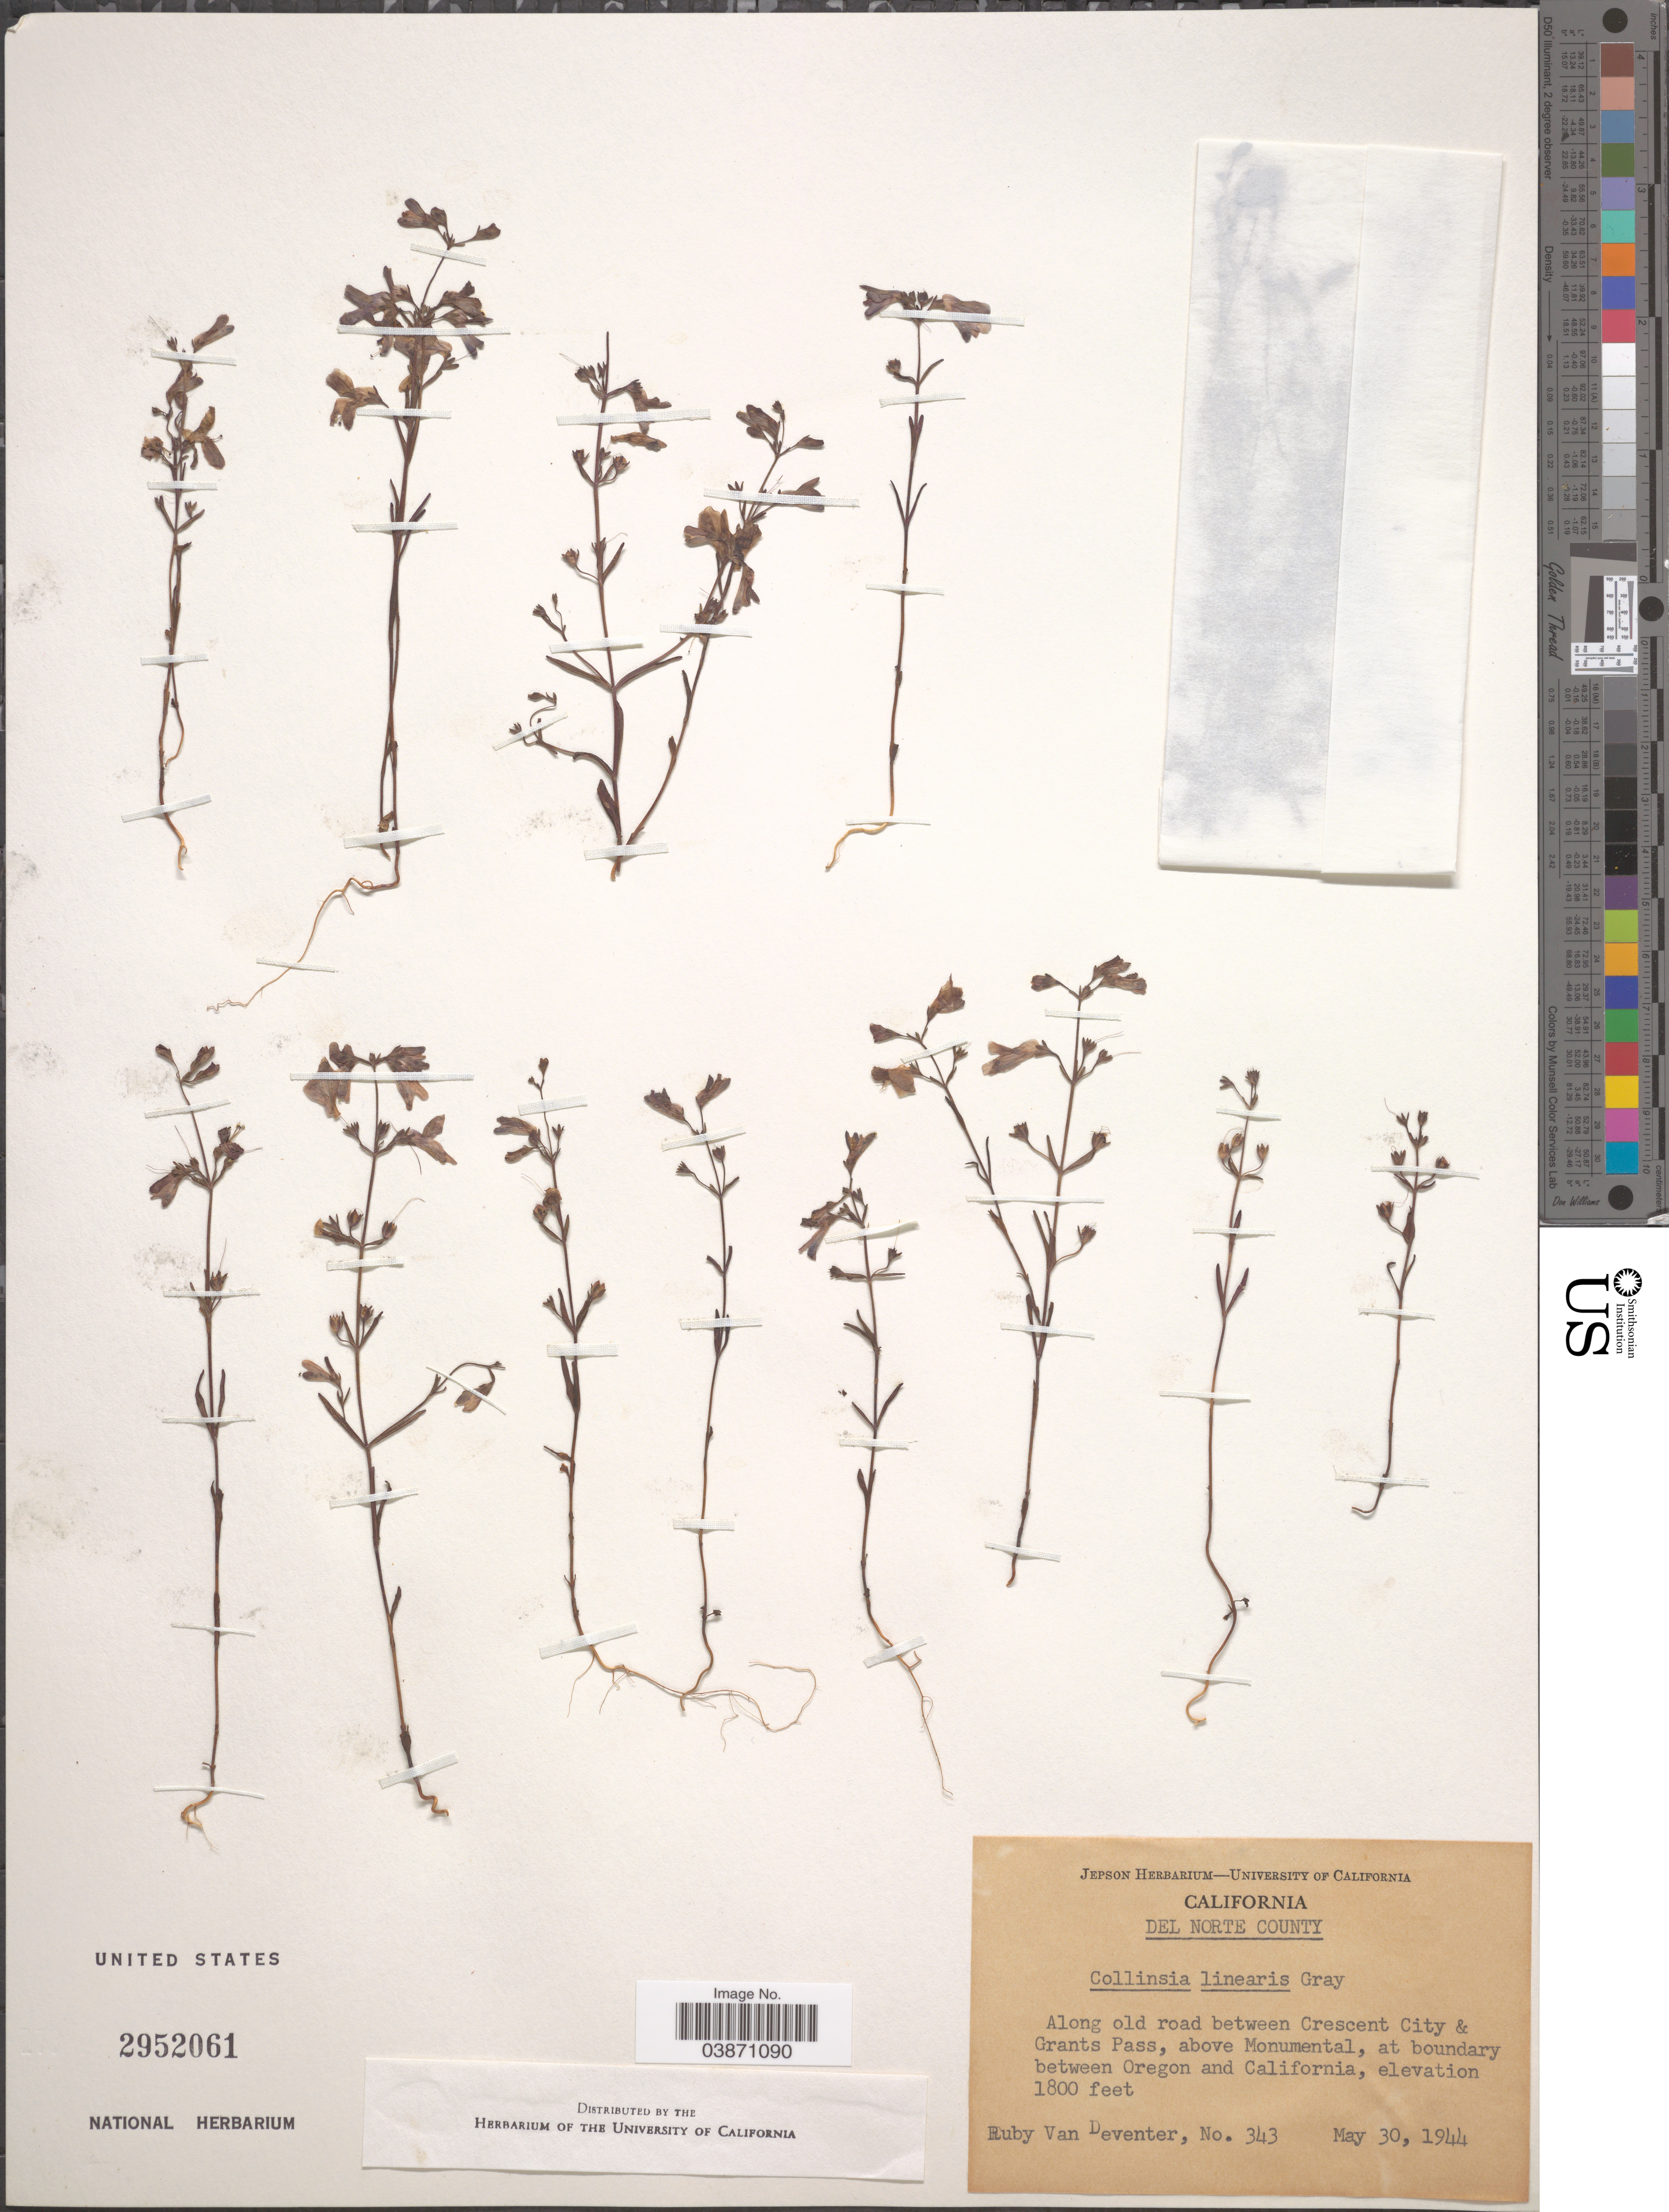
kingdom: Plantae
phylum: Tracheophyta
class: Magnoliopsida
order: Lamiales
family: Plantaginaceae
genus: Collinsia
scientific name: Collinsia linearis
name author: A. Gray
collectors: R. Van Deventer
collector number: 343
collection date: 1944-05-30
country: United States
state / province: California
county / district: Del Norte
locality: Del Norte County. Along old road between Crescent City & Grants Pass, above Monumental, at boundary between Oregon and California.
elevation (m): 549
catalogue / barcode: US 2952061